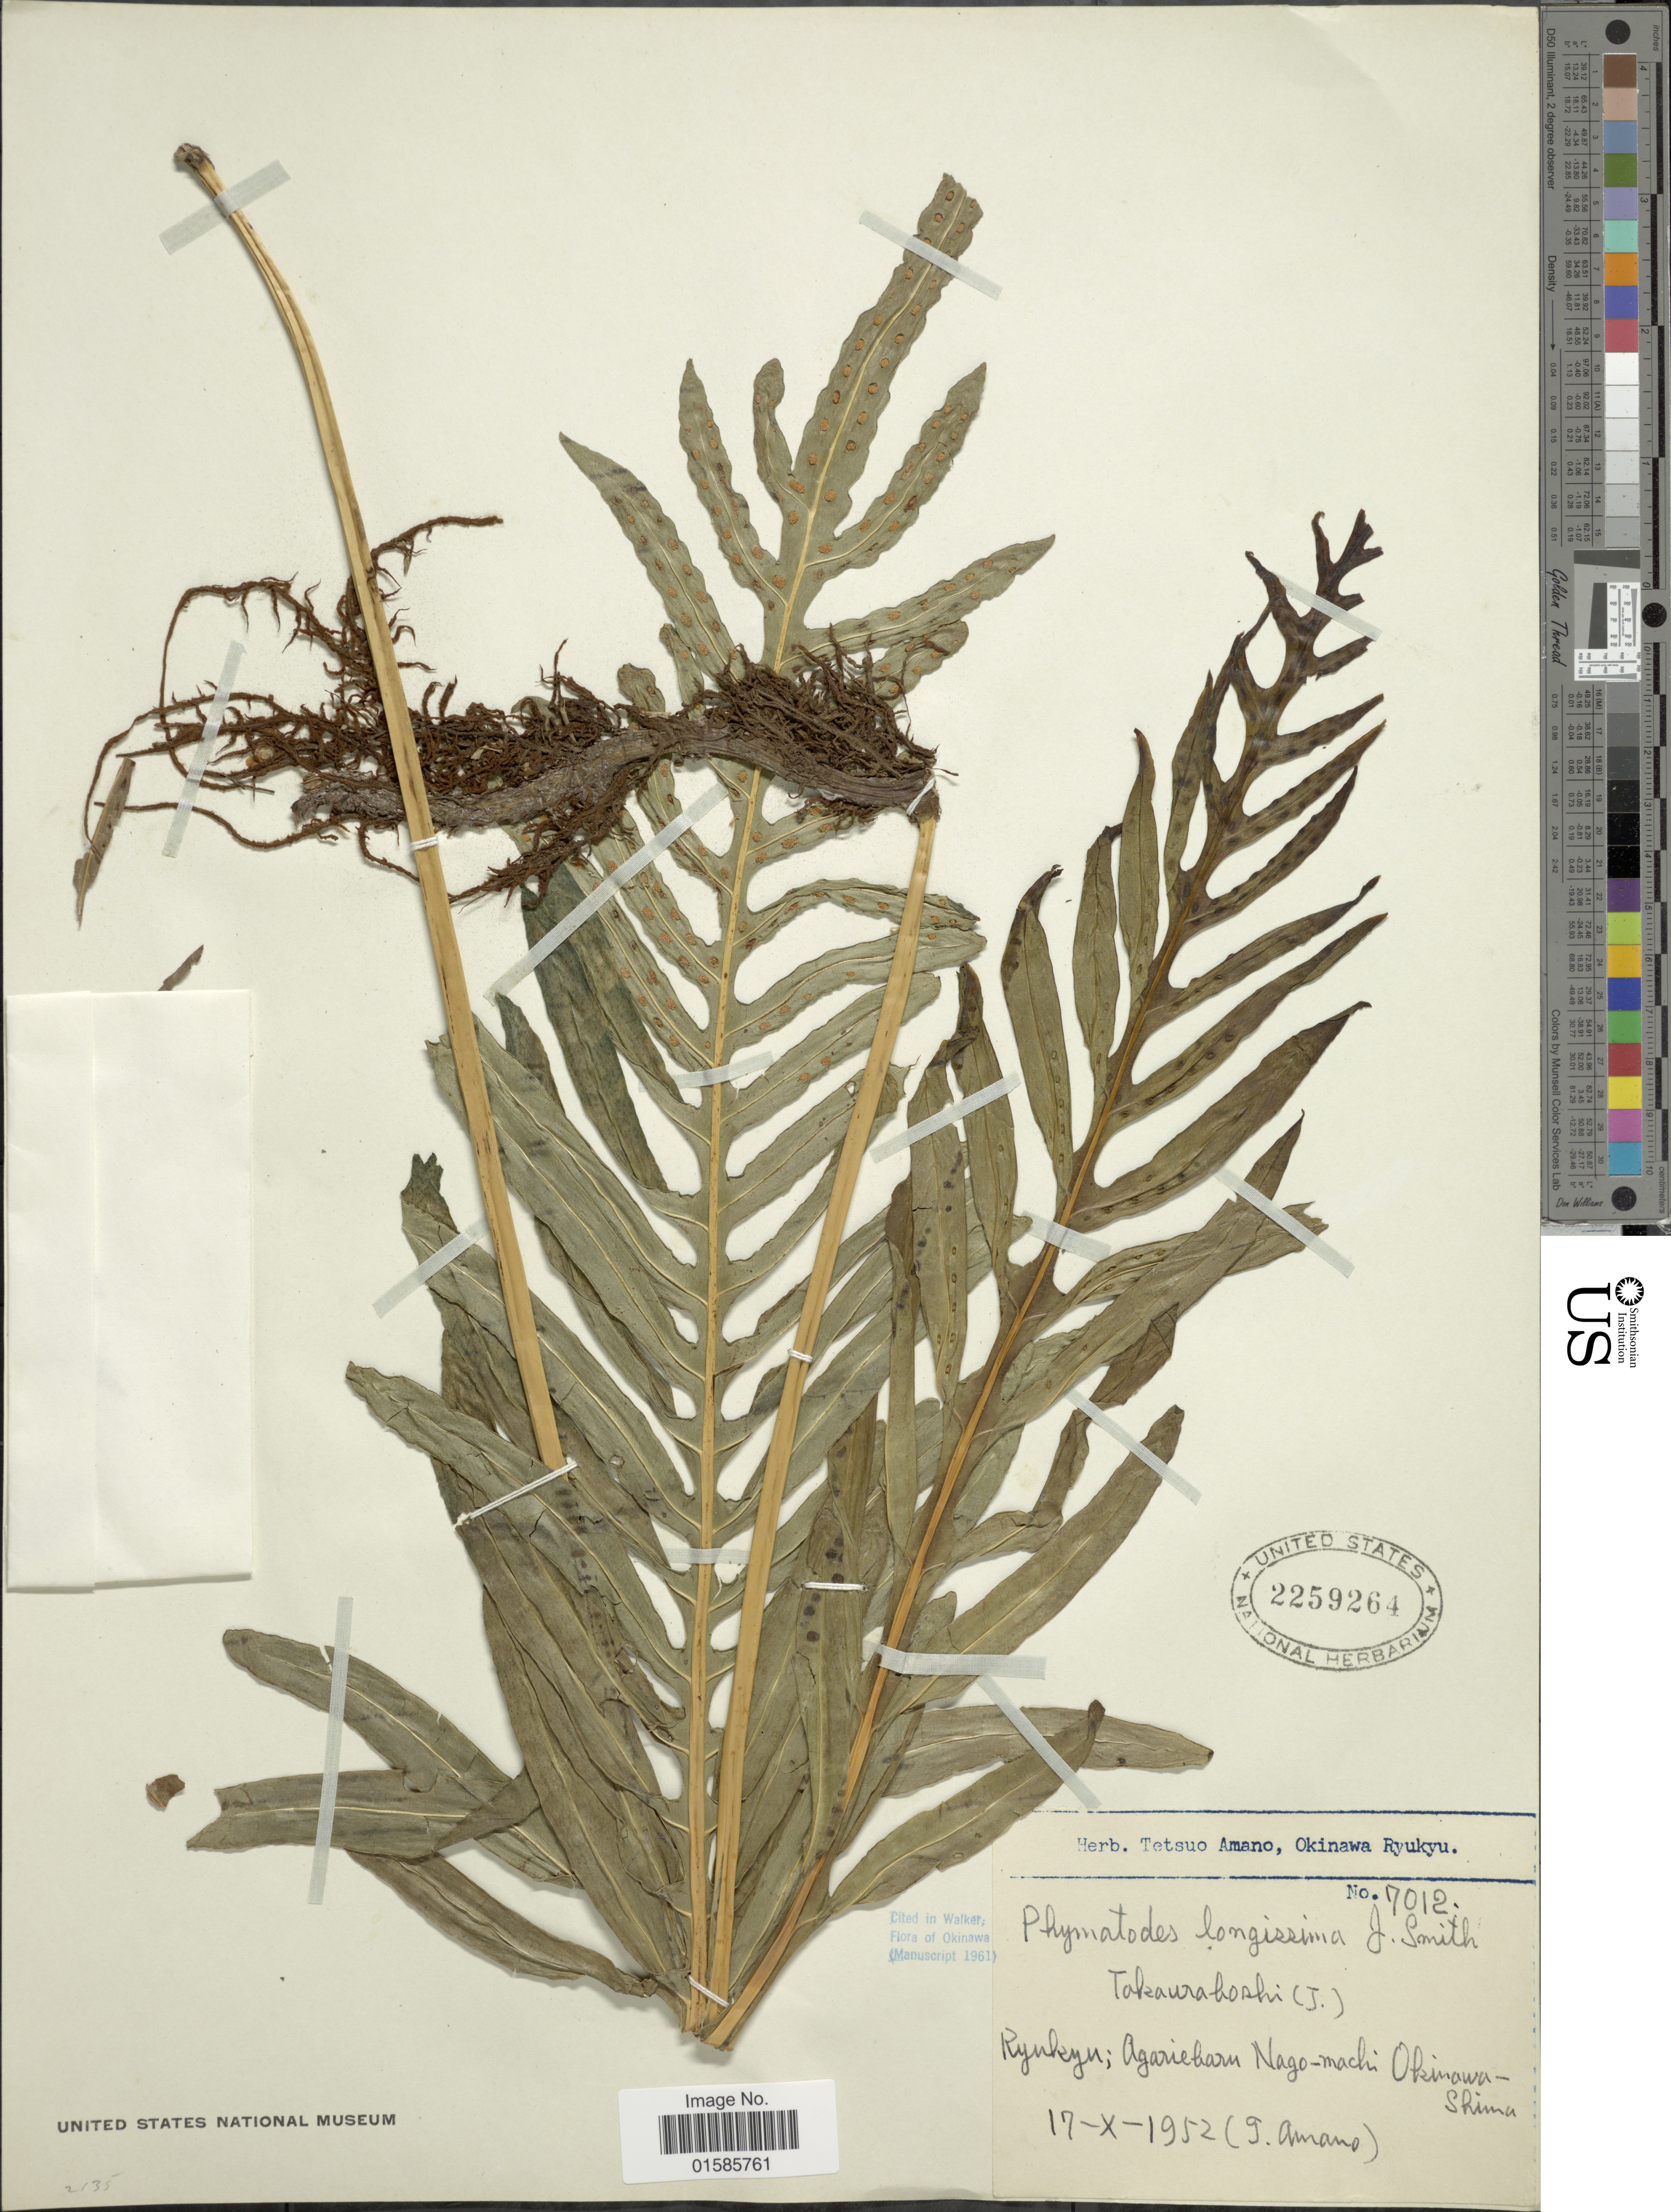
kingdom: Plantae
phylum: Tracheophyta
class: Polypodiopsida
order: Polypodiales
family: Polypodiaceae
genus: Microsorum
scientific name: Microsorum longissimum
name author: Fée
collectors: T. Amano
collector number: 7012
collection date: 1952-10-17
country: Japan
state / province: Okinawa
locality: Ryukyu; Agariebarn Nago-machi Okinawa-Shima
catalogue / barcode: US 2259264